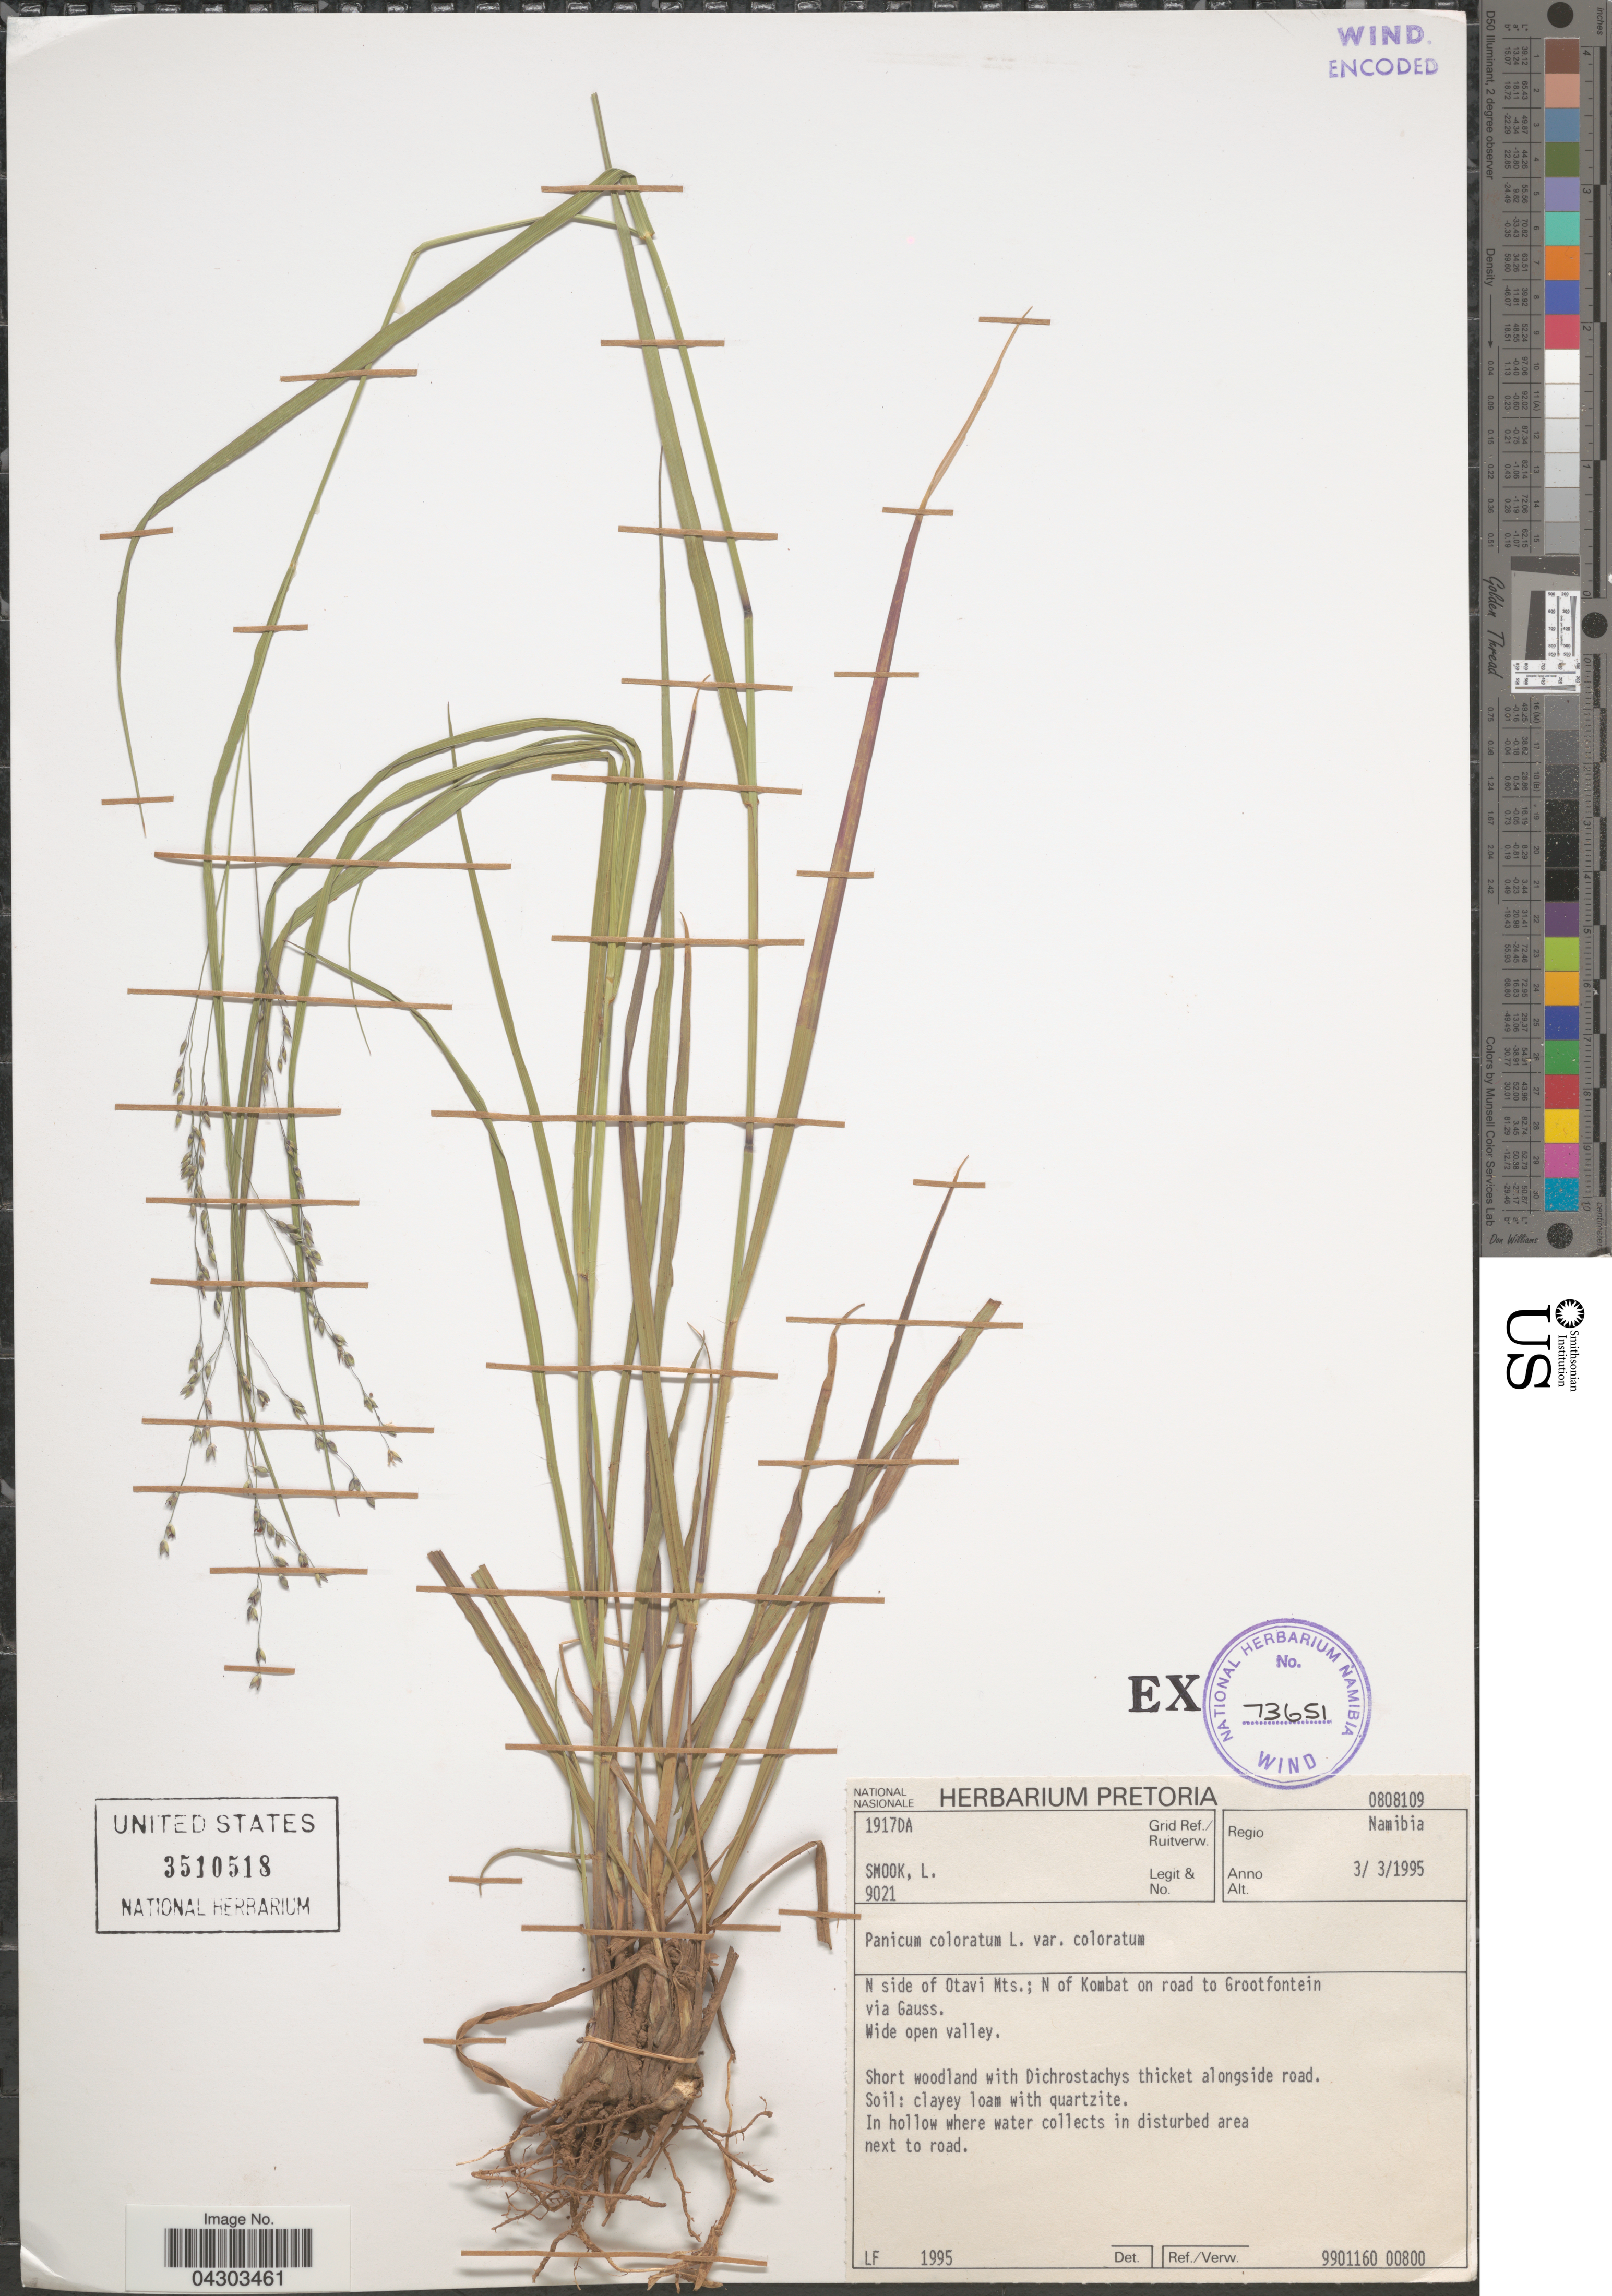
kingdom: Plantae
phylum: Tracheophyta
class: Liliopsida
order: Poales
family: Poaceae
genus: Panicum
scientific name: Panicum coloratum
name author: L.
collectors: L. Smook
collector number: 9021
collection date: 1995-03-03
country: Namibia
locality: Grid Ref./Ruitverw. 1917DA. Regio Namibia. N side of Otavi Mts.; N of Kombat on road to Grootfontein via Gauss. Wide open valley.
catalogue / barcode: US 3510518